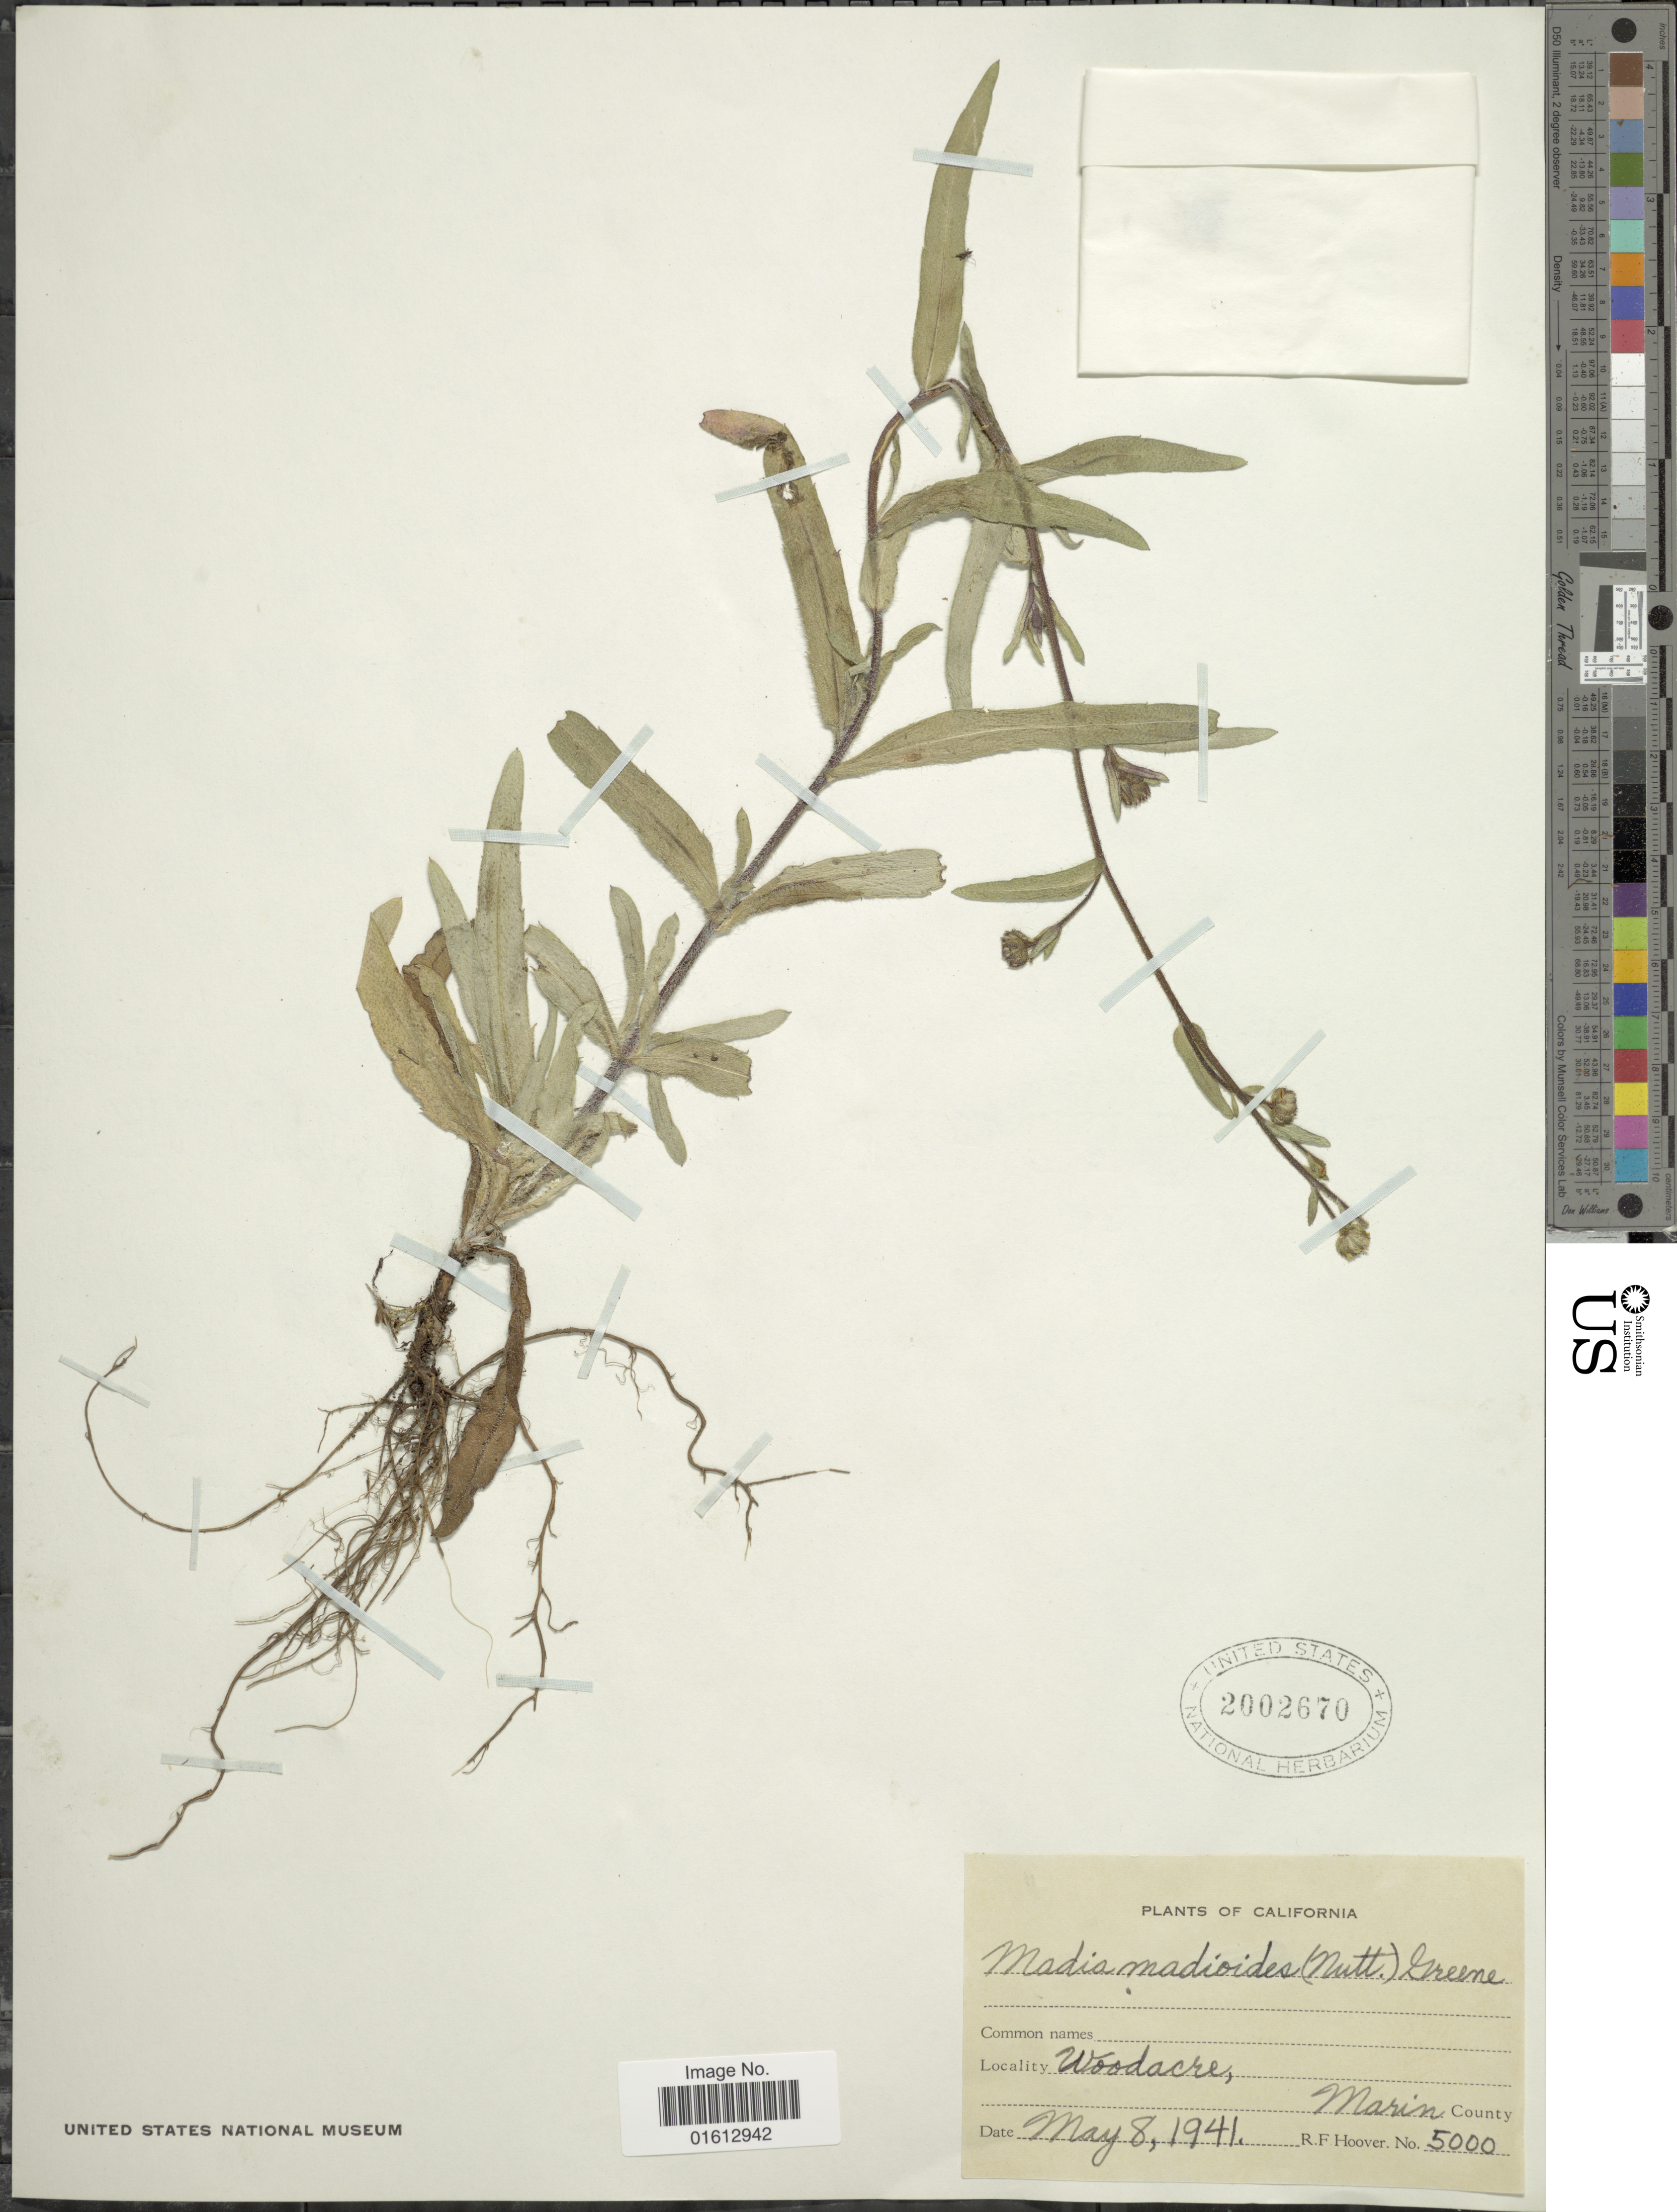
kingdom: Plantae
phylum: Tracheophyta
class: Magnoliopsida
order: Asterales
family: Asteraceae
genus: Madia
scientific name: Madia madioides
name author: (Nutt.) Greene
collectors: R. F. Hoover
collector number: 5000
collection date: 1941-05-08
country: United States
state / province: California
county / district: Marin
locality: California, Marin County, Woodacre.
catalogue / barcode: US 2002670